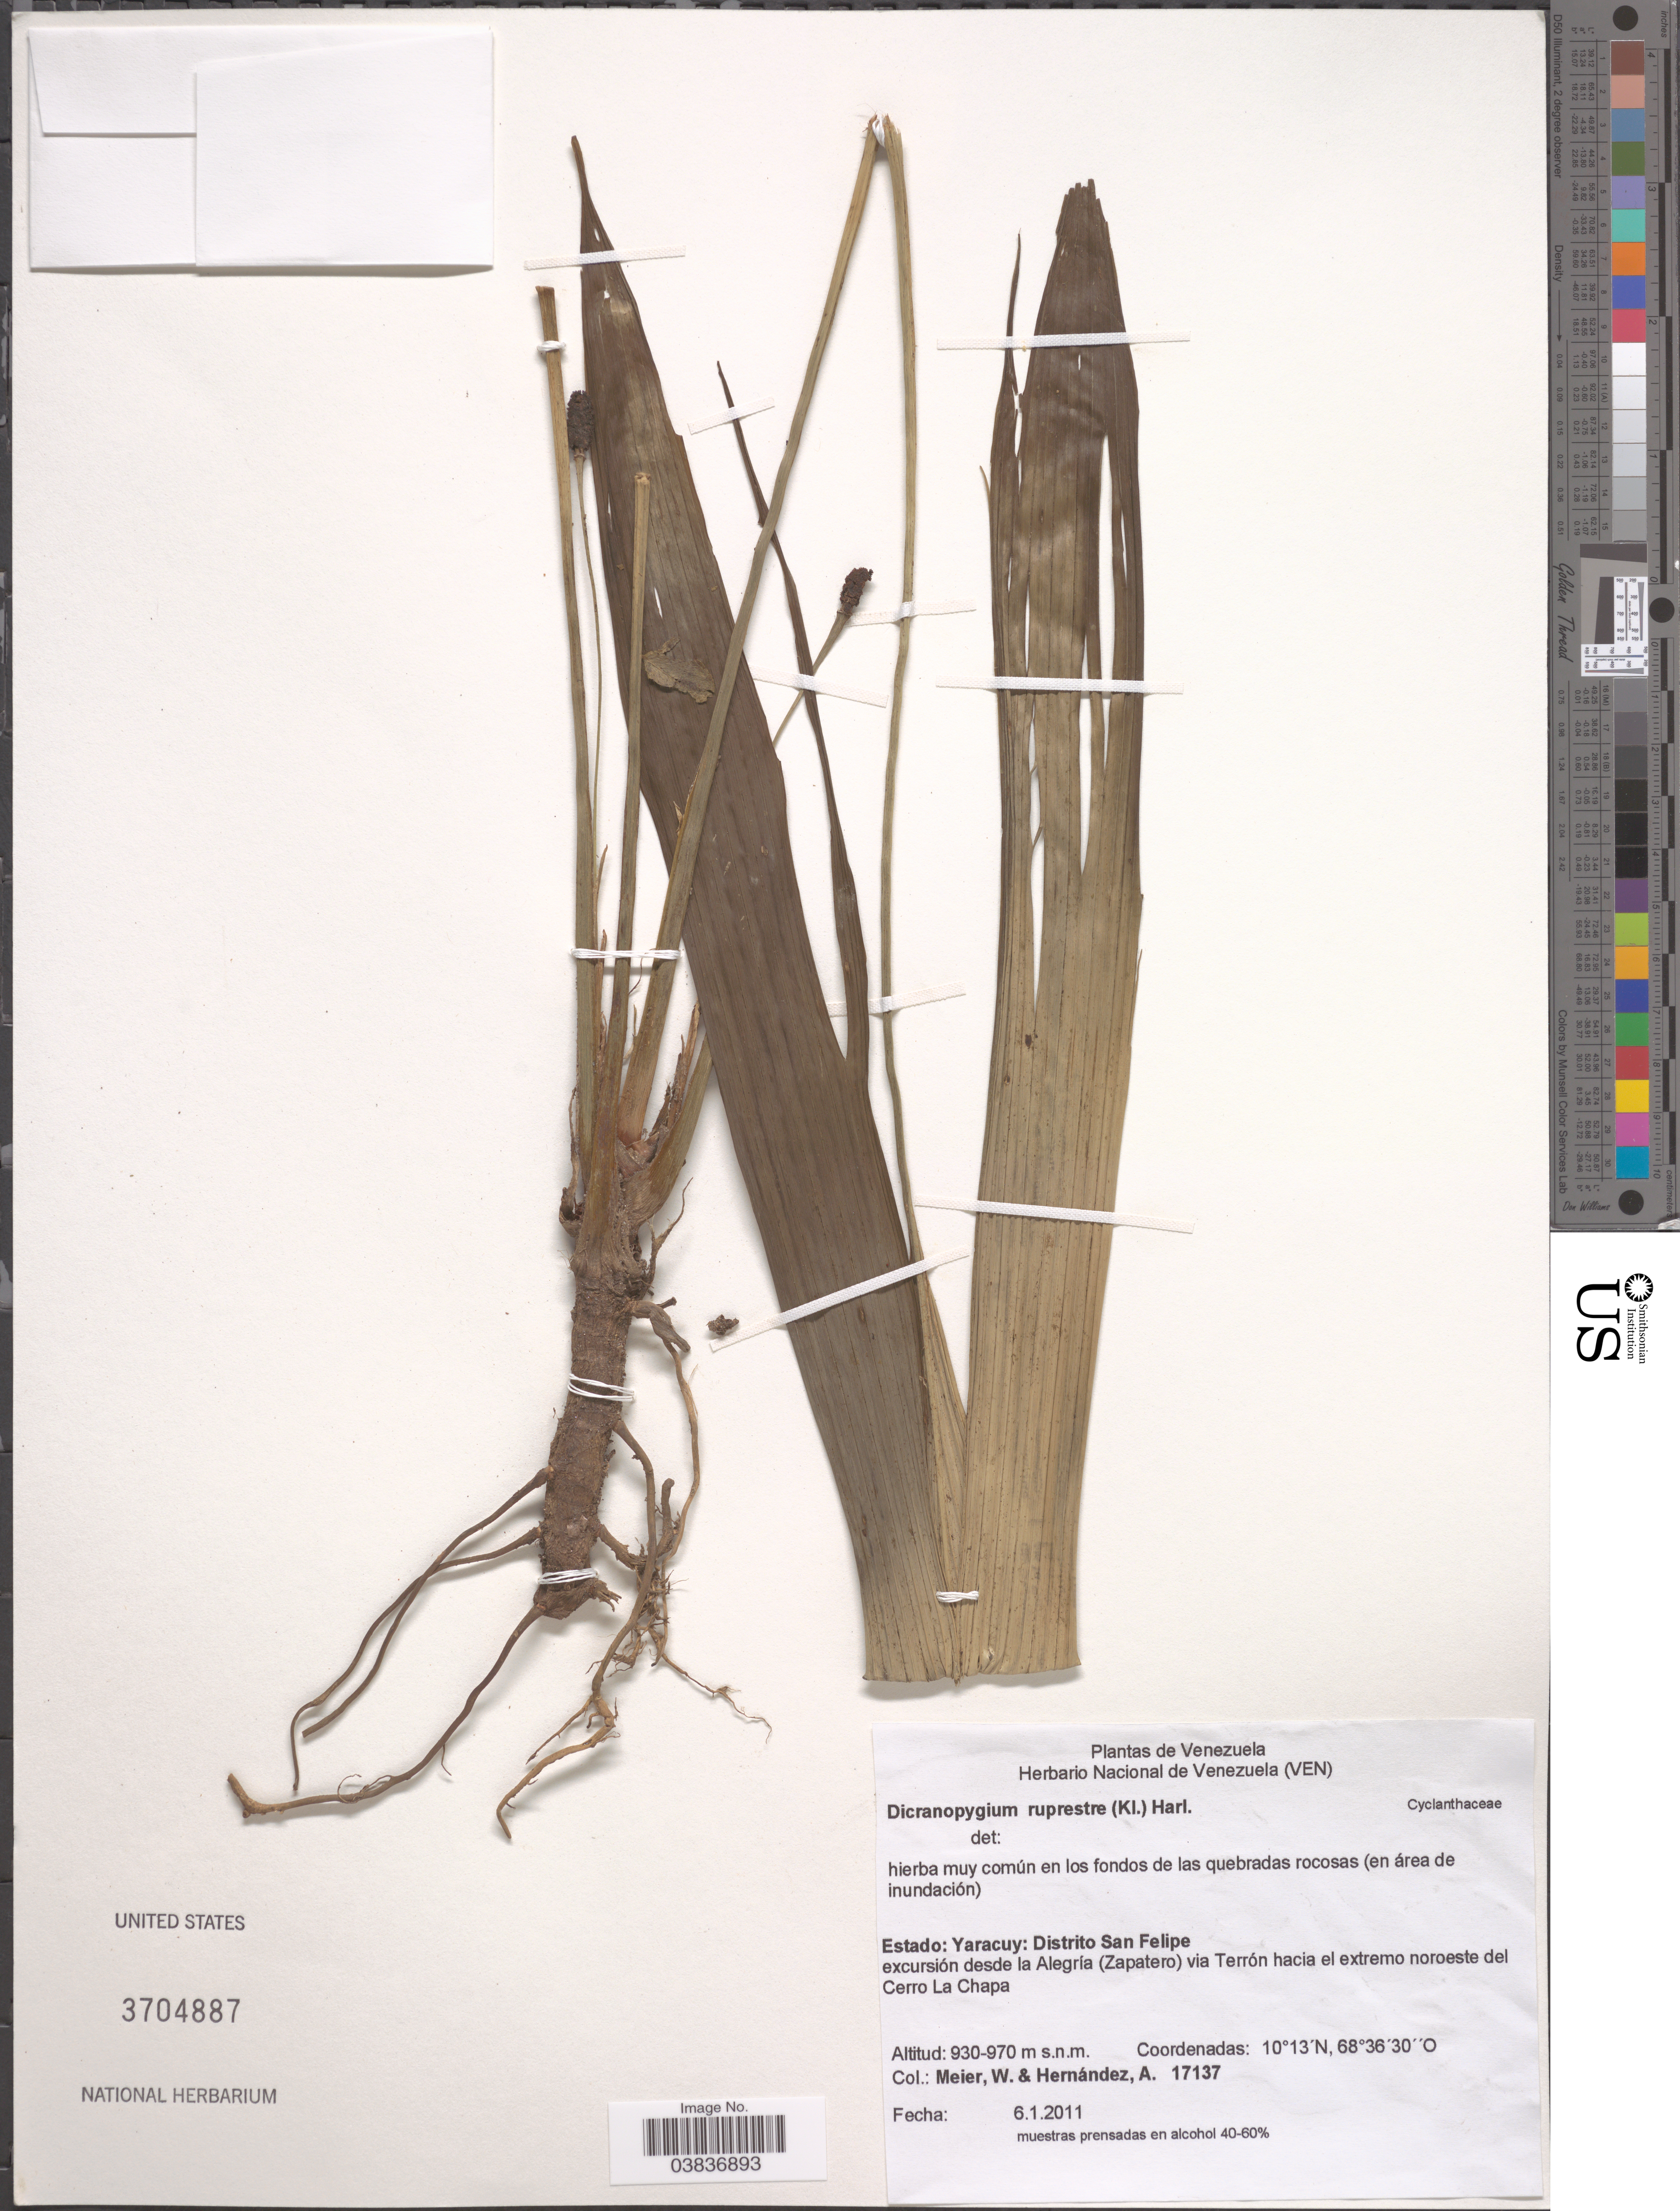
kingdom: Plantae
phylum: Tracheophyta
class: Liliopsida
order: Pandanales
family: Cyclanthaceae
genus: Dicranopygium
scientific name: Dicranopygium rupestre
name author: (Klotzsch) Harling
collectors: W. Meier & A. Hernández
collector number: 17137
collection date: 2011-01-06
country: Venezuela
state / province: Yaracuy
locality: Distrito San Felipe. Excursión desde la Algría (Zapatero) via Terrón hacia el extremo noroeste del Cerro La Chapa.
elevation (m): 930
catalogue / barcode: US 3704887